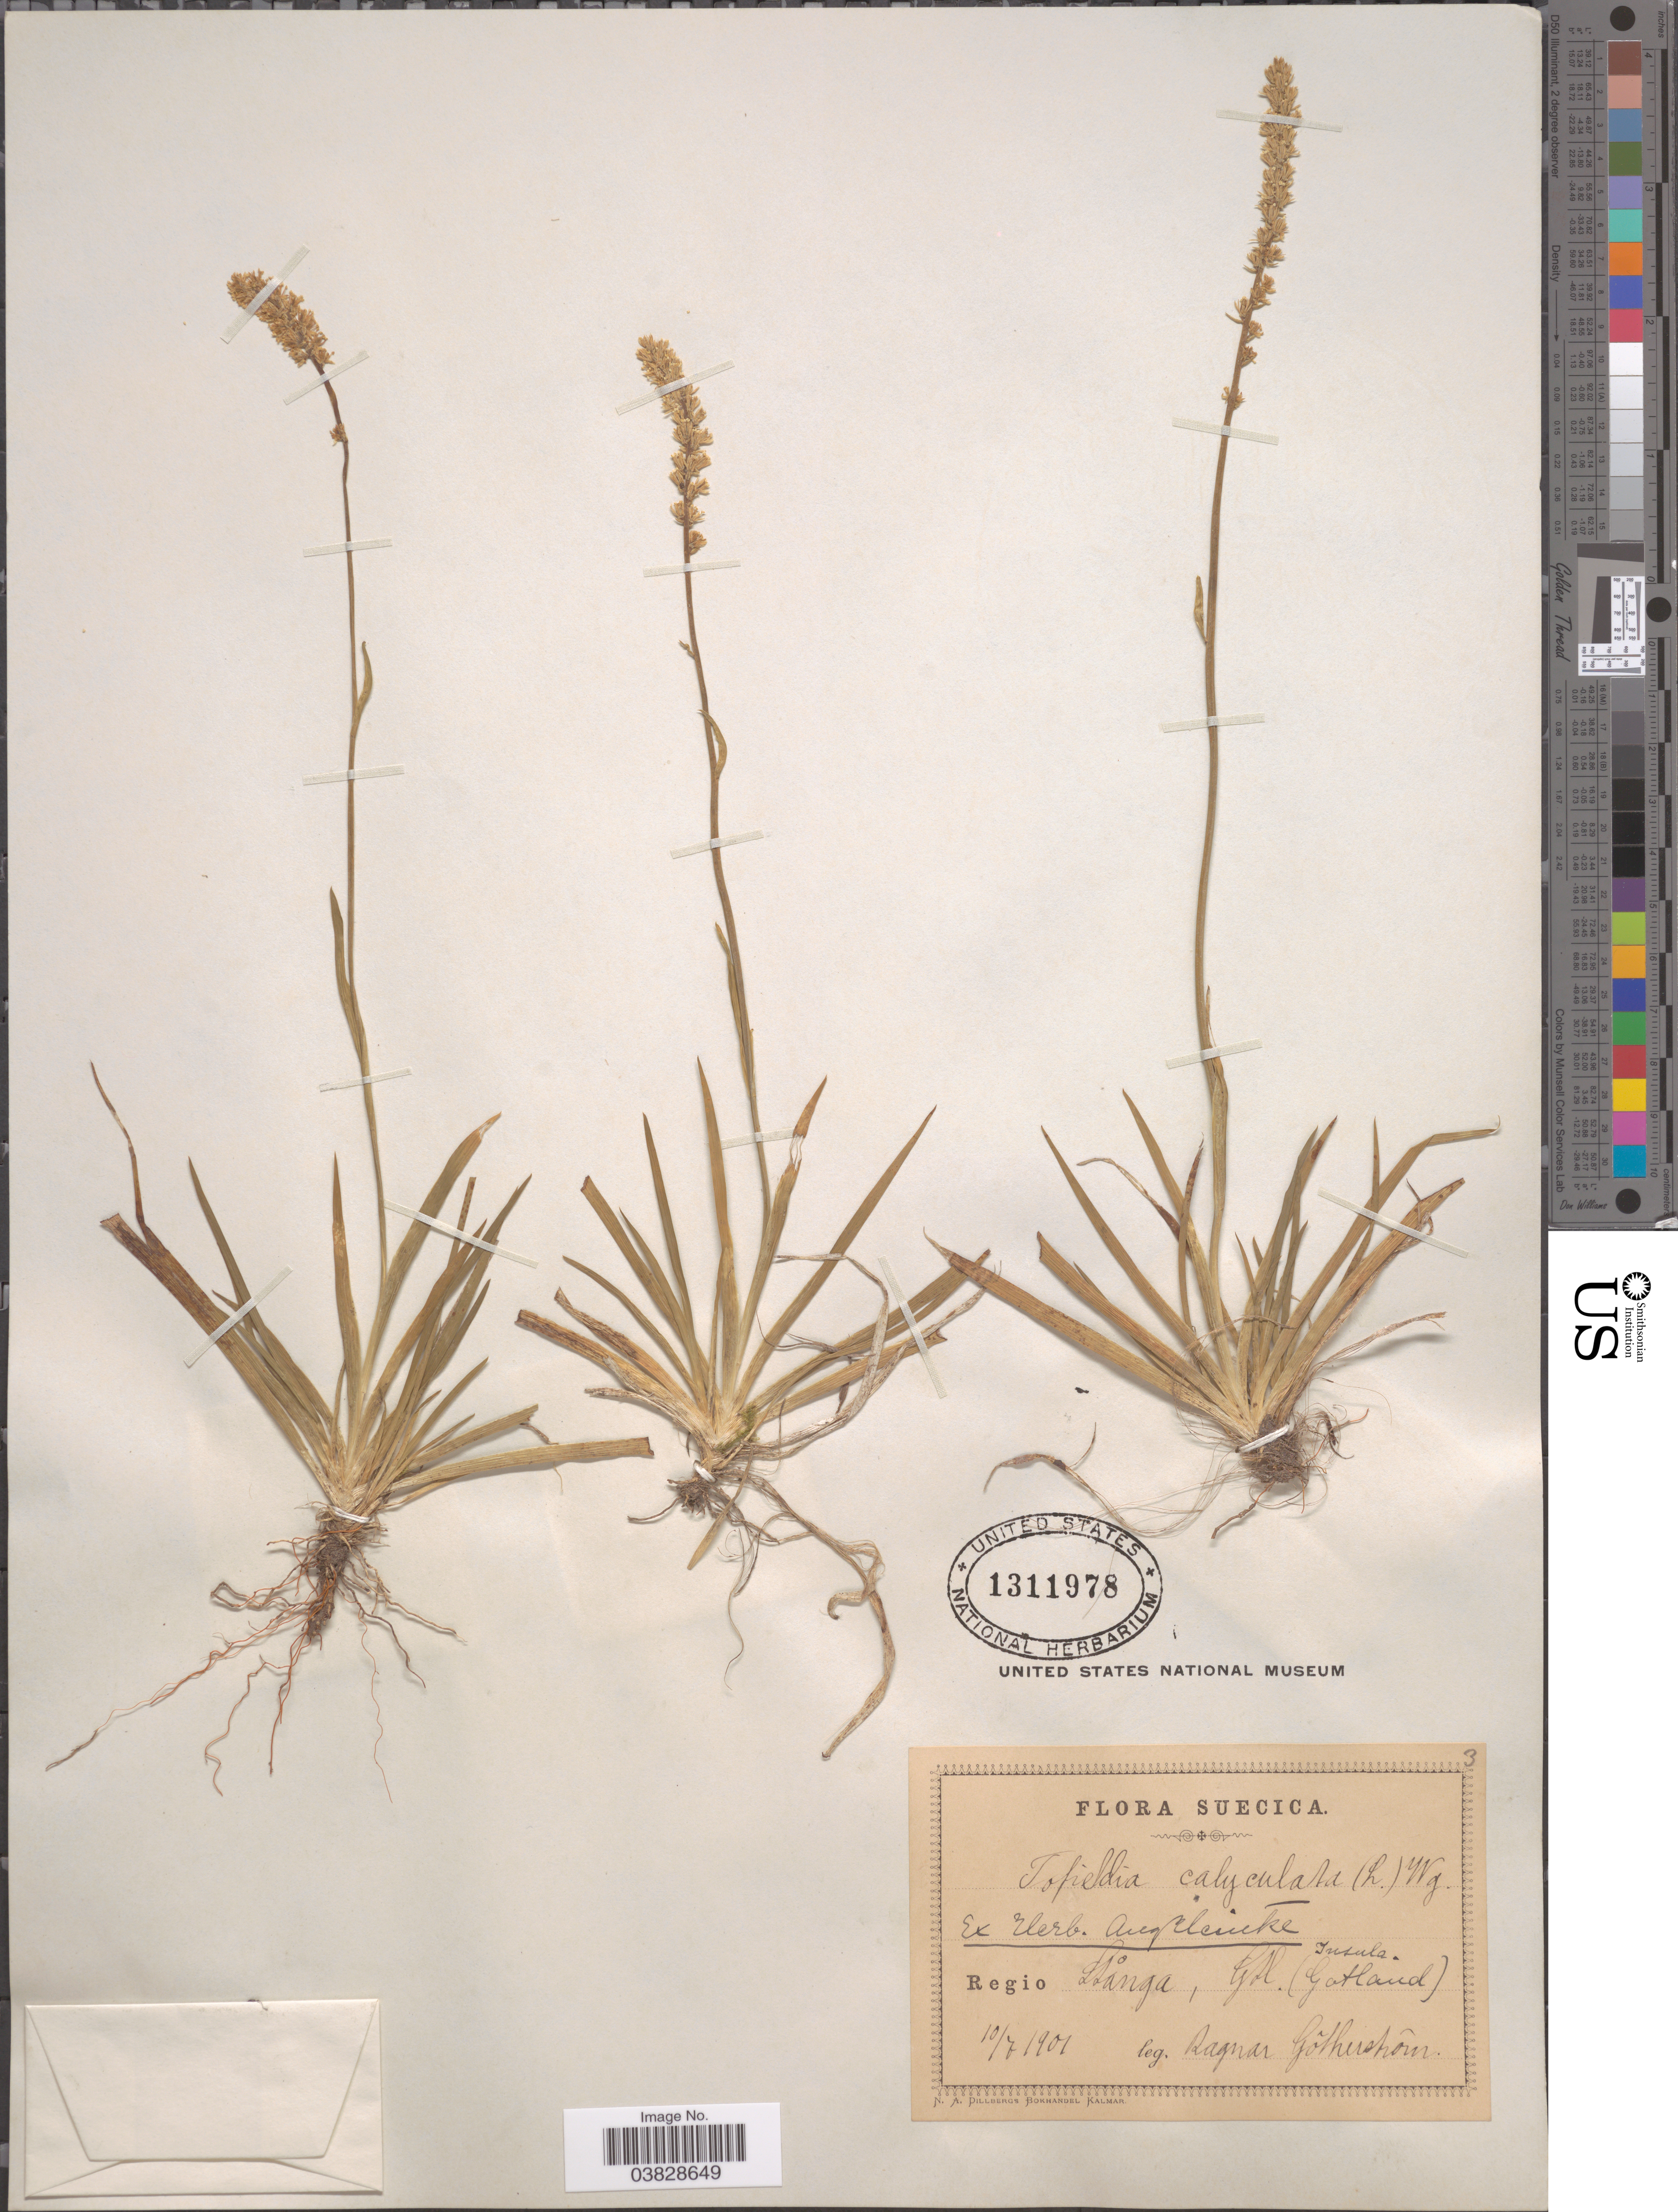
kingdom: Plantae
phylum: Tracheophyta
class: Liliopsida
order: Alismatales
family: Tofieldiaceae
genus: Tofieldia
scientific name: Tofieldia calyculata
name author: (L.) Wahlenb.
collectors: R. Gotherstrom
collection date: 1901-07-10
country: Sweden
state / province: Gotland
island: Gotland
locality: Suecica. Regio Stånga, Gotl. Insula.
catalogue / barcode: US 1311978